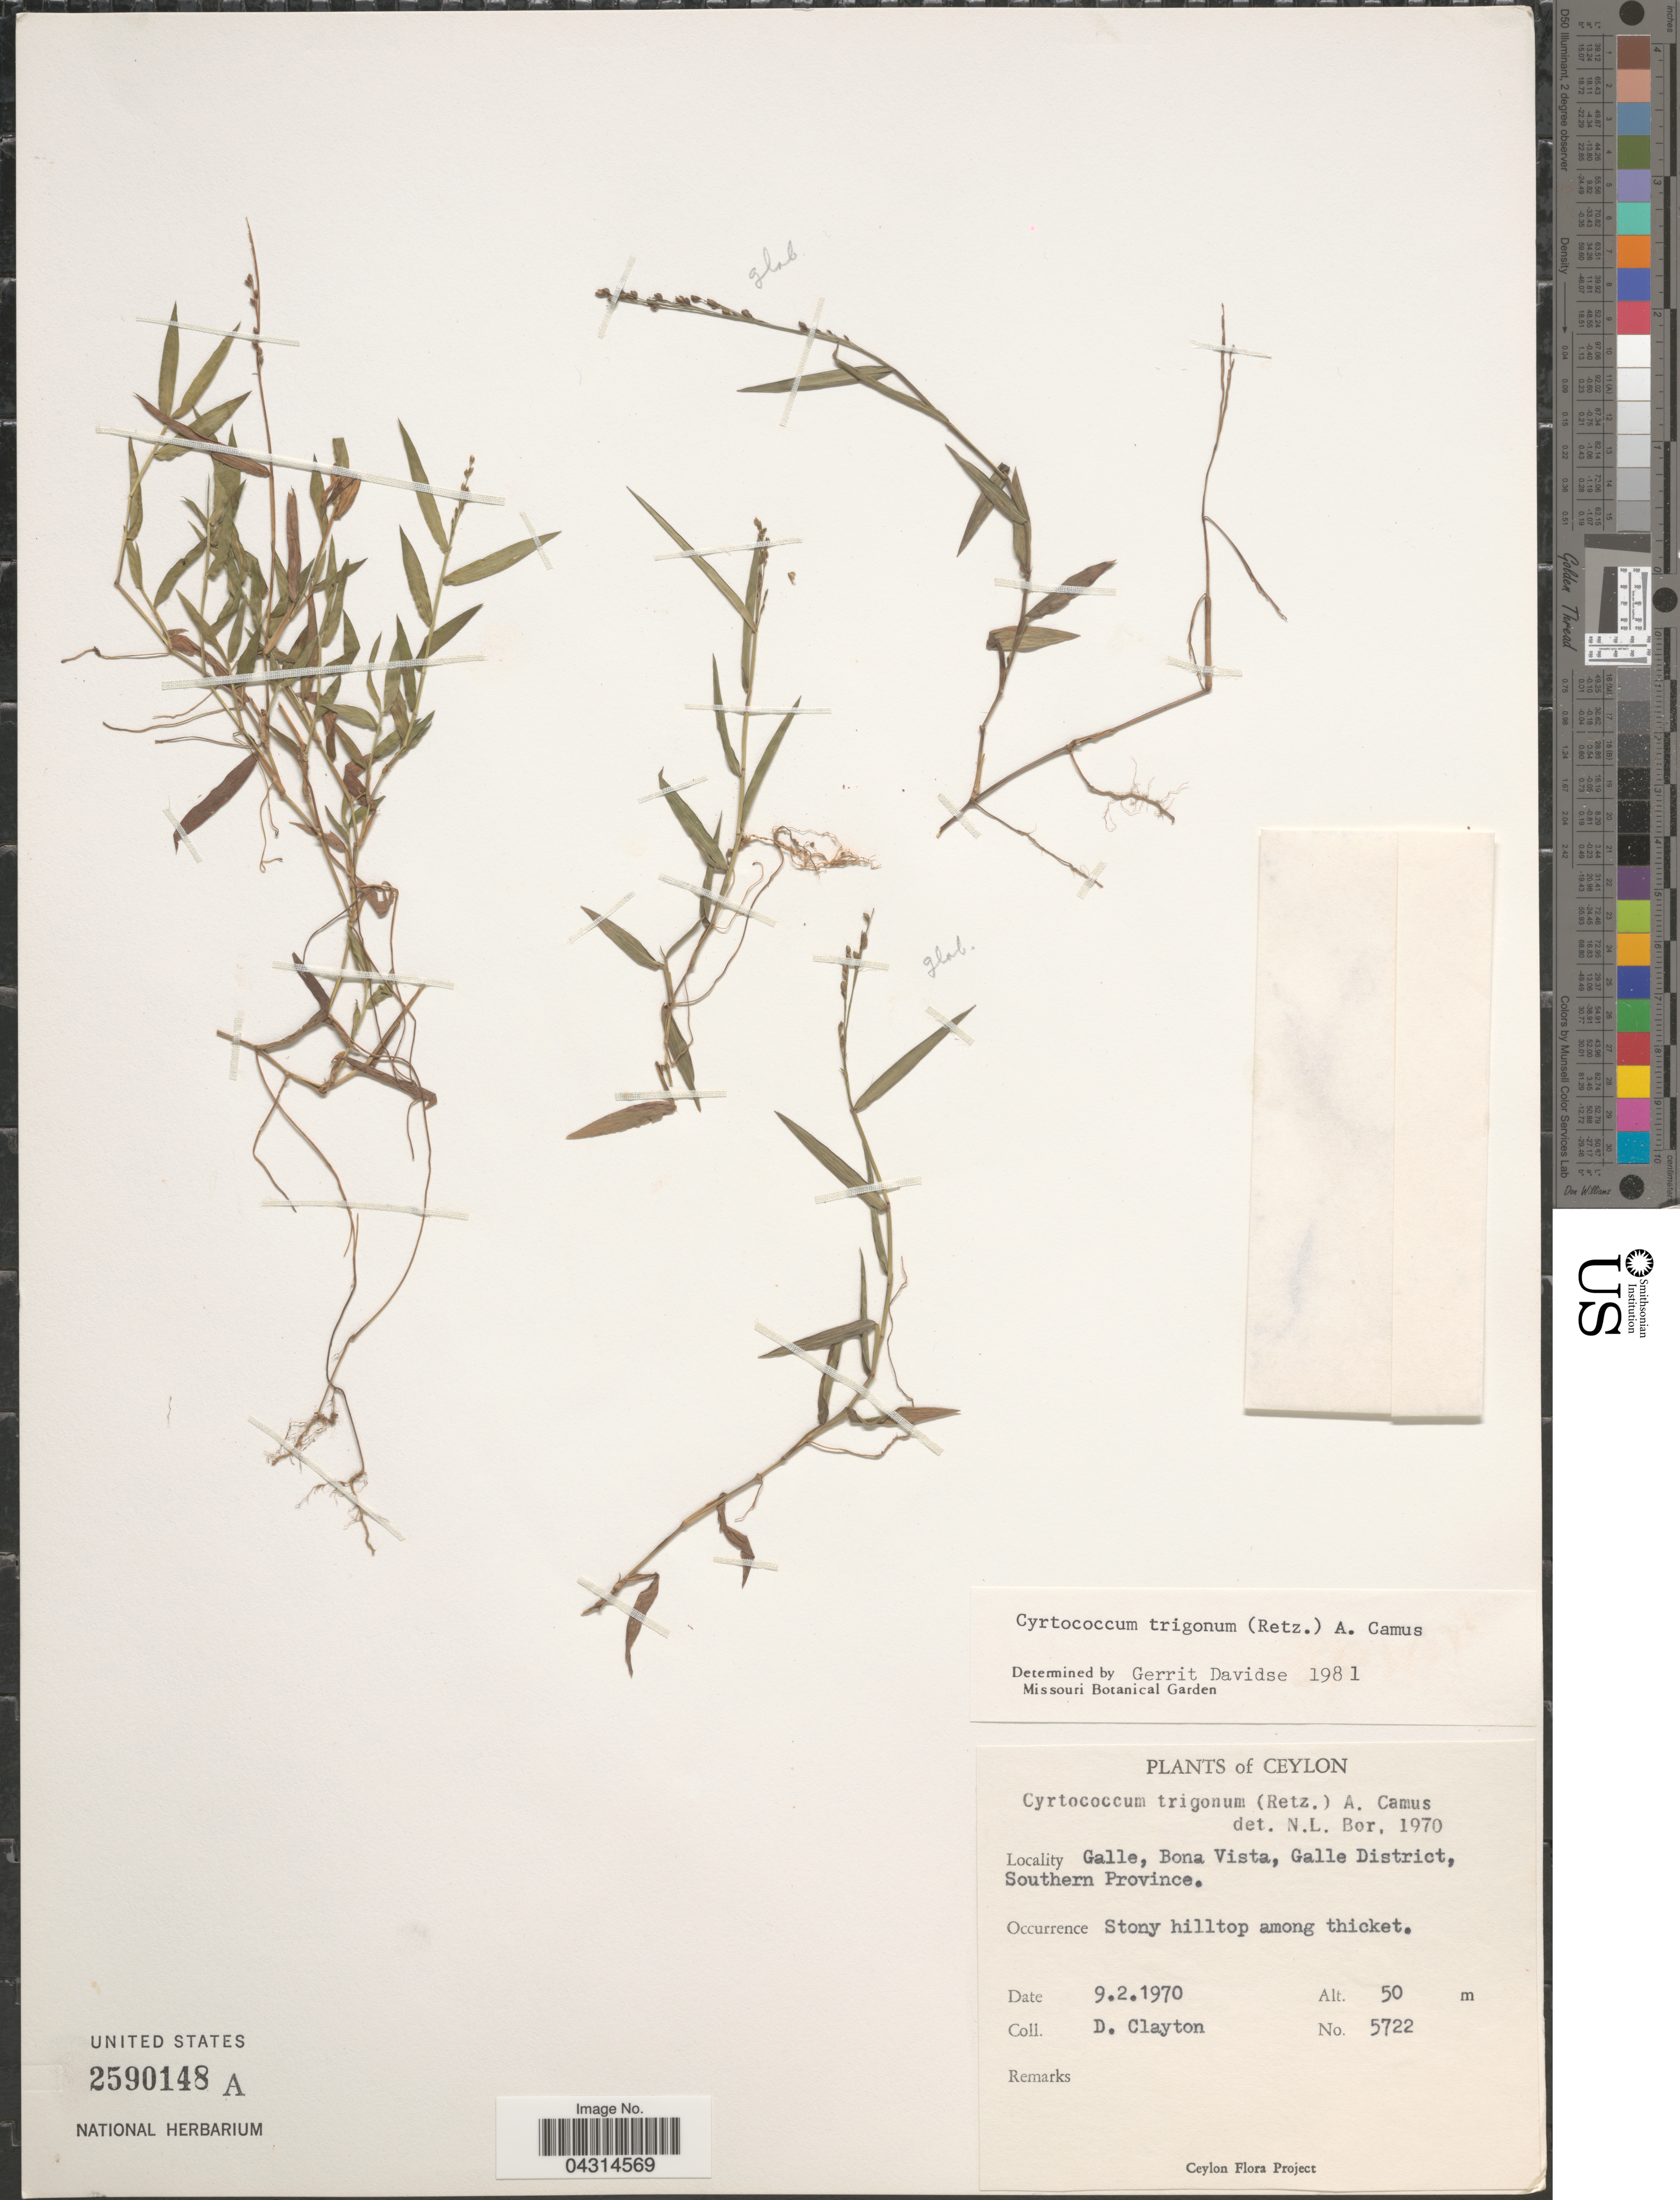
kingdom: Plantae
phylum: Tracheophyta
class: Liliopsida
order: Poales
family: Poaceae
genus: Cyrtococcum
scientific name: Cyrtococcum trigonum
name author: (Retz.) A. Camus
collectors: D. Clayton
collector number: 5722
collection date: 1970-02-09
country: Sri Lanka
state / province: Southern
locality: Ceylon. Galle, Bona Vista, Galle District.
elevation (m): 50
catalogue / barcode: US 2590148A